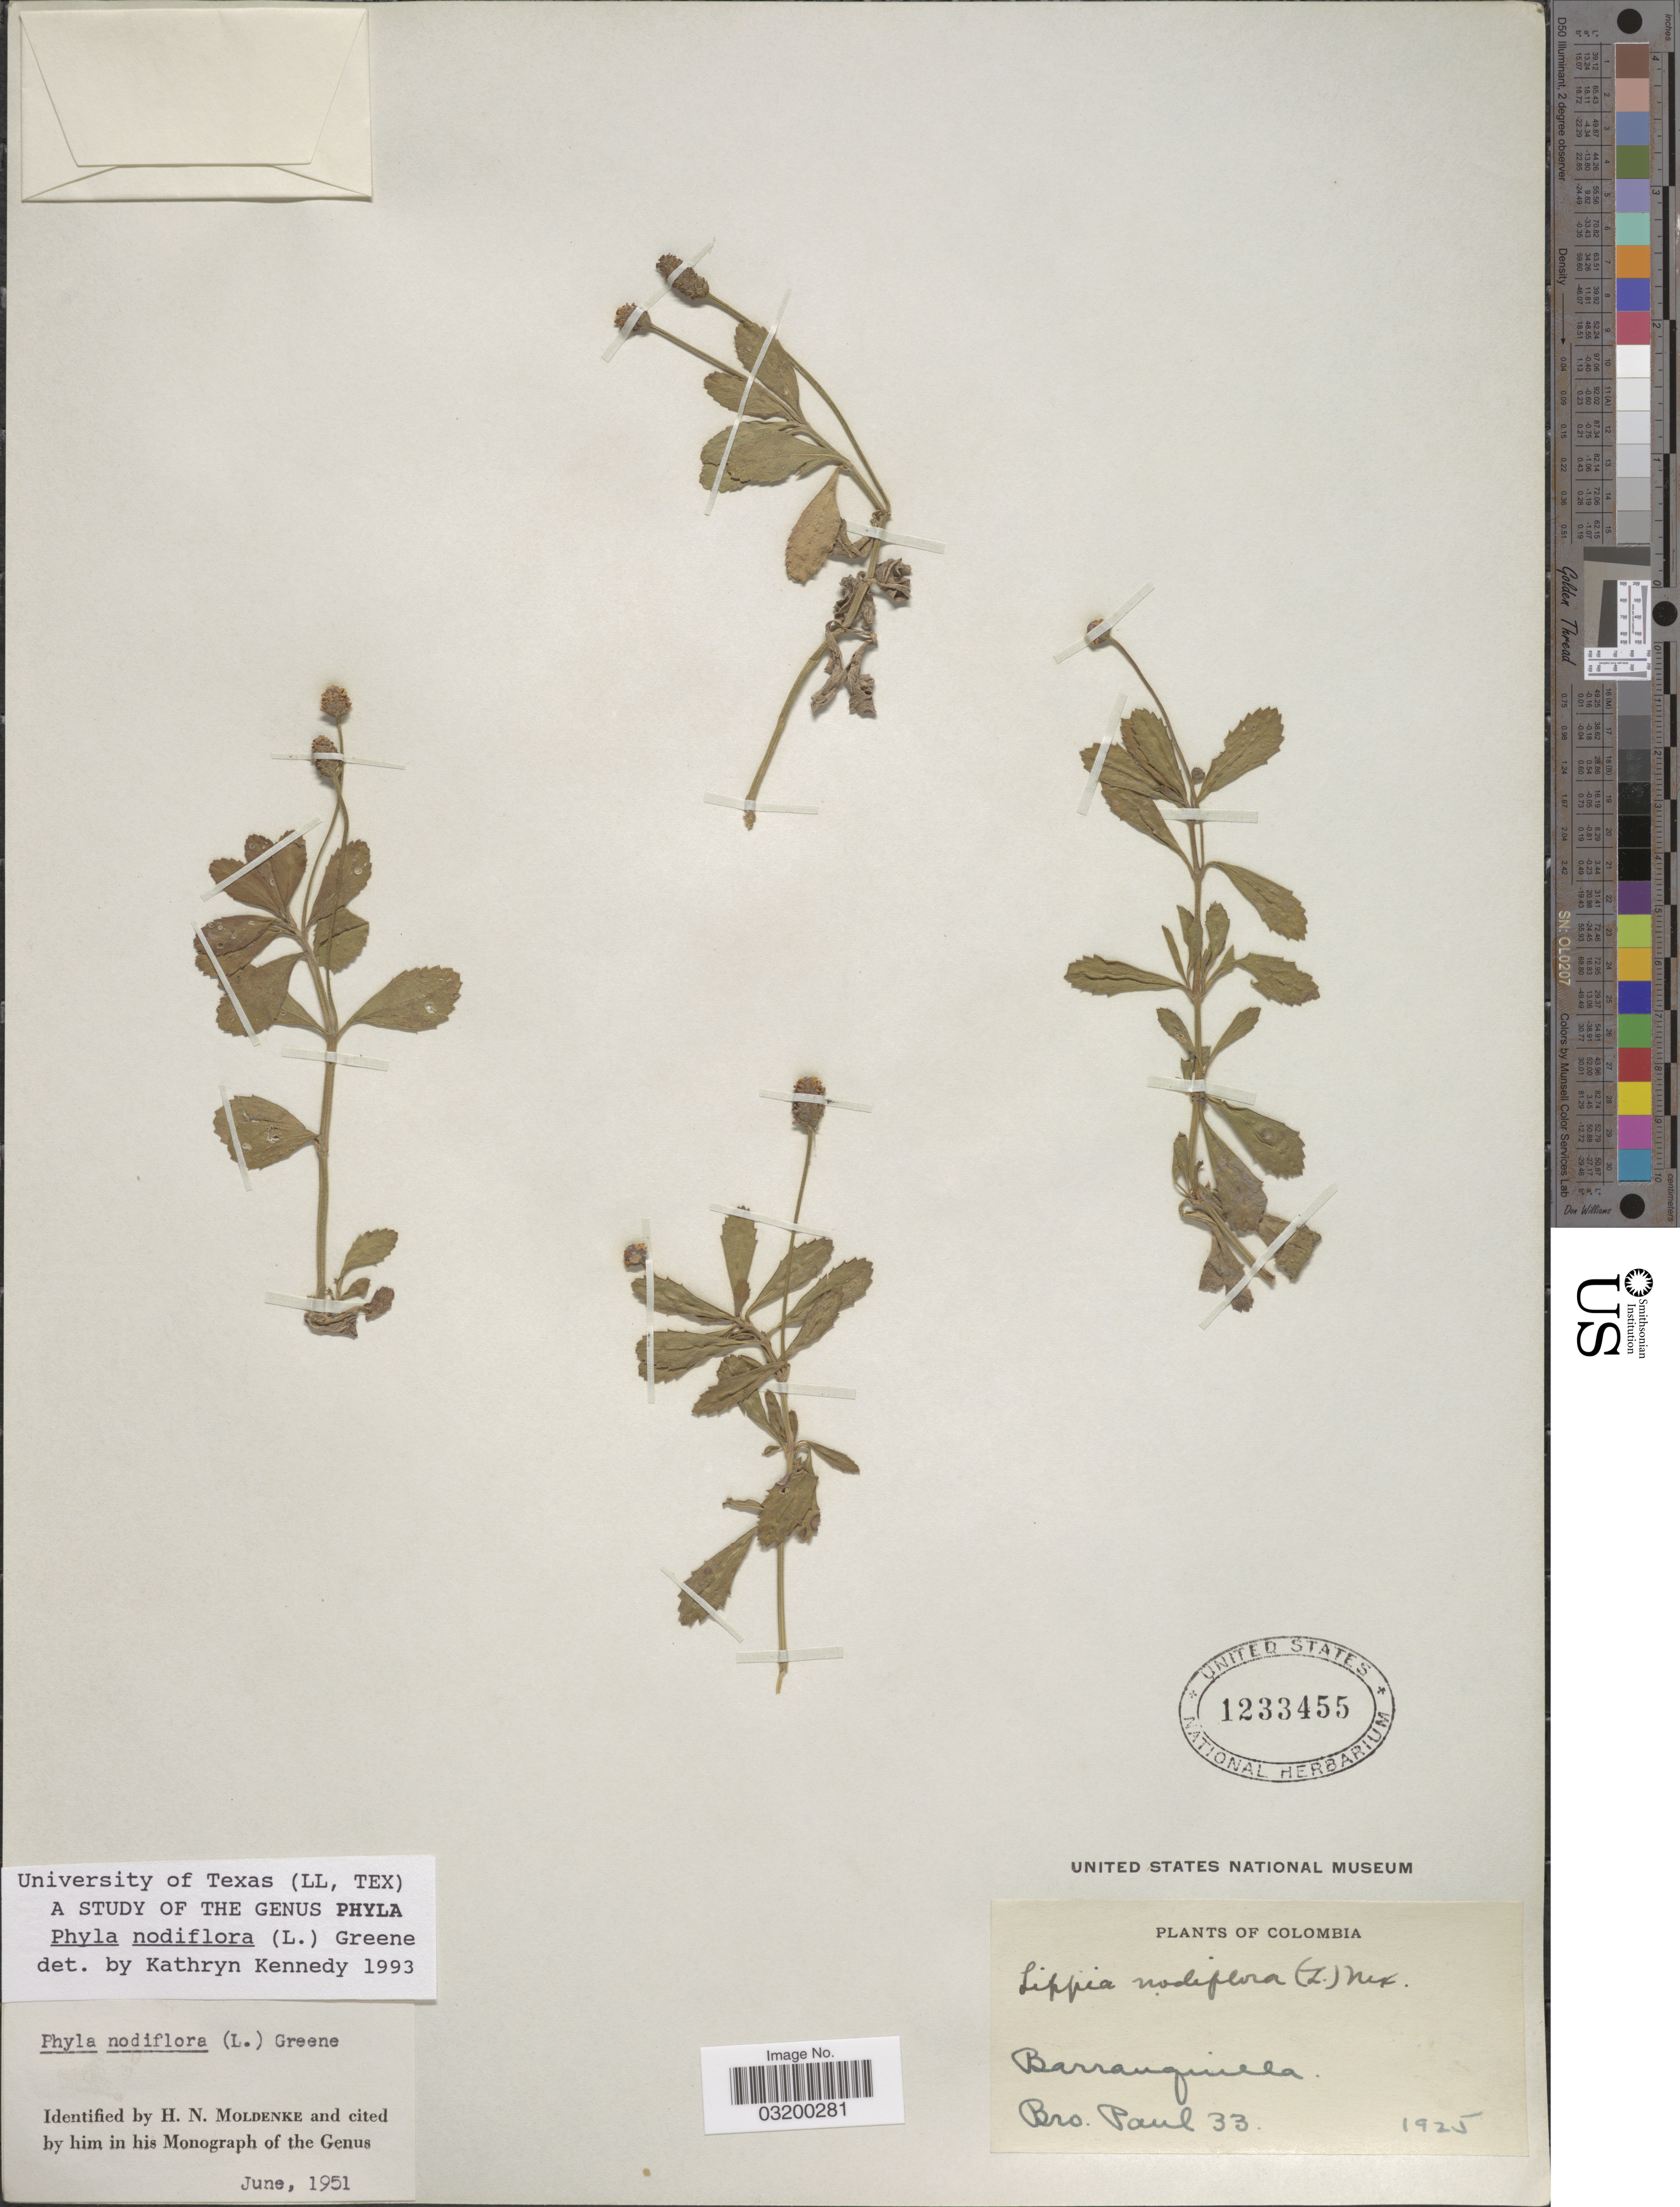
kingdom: Plantae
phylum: Tracheophyta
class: Magnoliopsida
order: Lamiales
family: Verbenaceae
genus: Phyla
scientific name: Phyla nodiflora var. nodiflora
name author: (L.) Greene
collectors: B. Paul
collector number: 33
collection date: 1925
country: Colombia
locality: Barranquilla.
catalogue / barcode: US 1233455